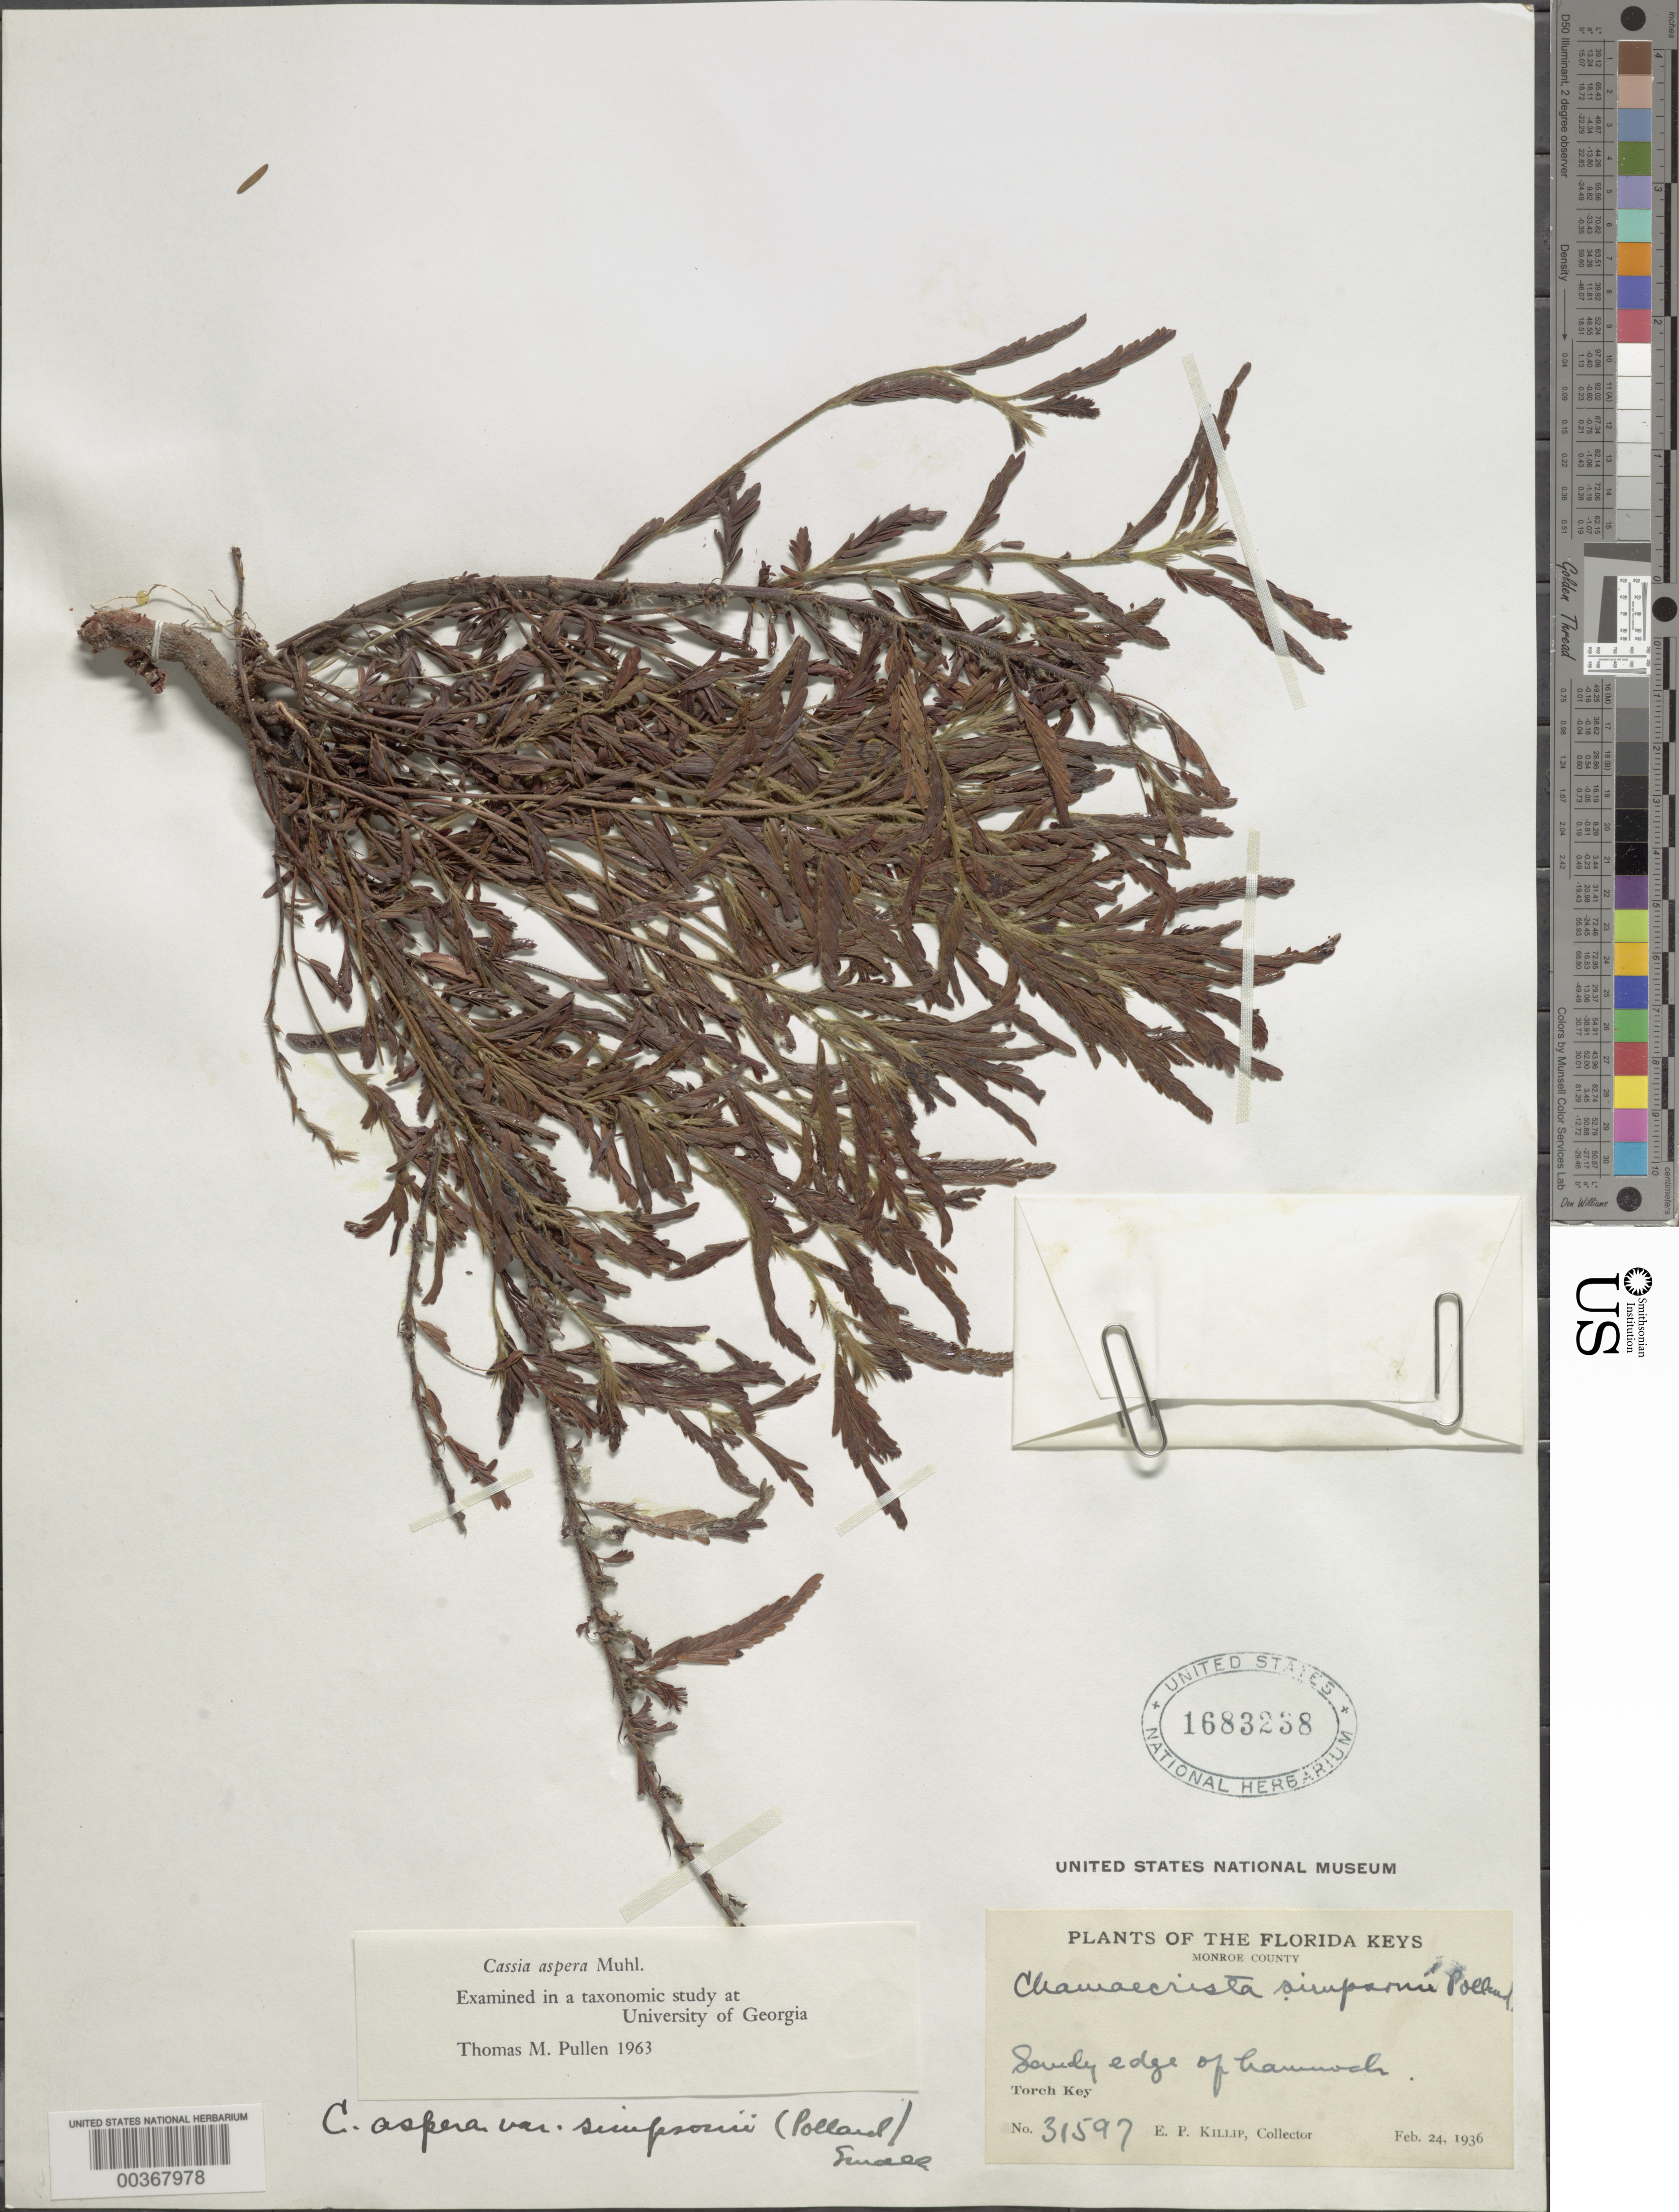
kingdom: Plantae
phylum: Tracheophyta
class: Magnoliopsida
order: Fabales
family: Fabaceae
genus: Chamaecrista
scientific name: Chamaecrista nictitans var. aspera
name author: (Muhl. ex Elliot) H.S. Irwin & Barneby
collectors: E. P. Killip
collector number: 31597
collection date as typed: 24 Feb 1936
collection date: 1936-02-24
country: United States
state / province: Florida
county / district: Monroe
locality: Torch key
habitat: Sandy edge of hammock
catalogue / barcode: US 1683238